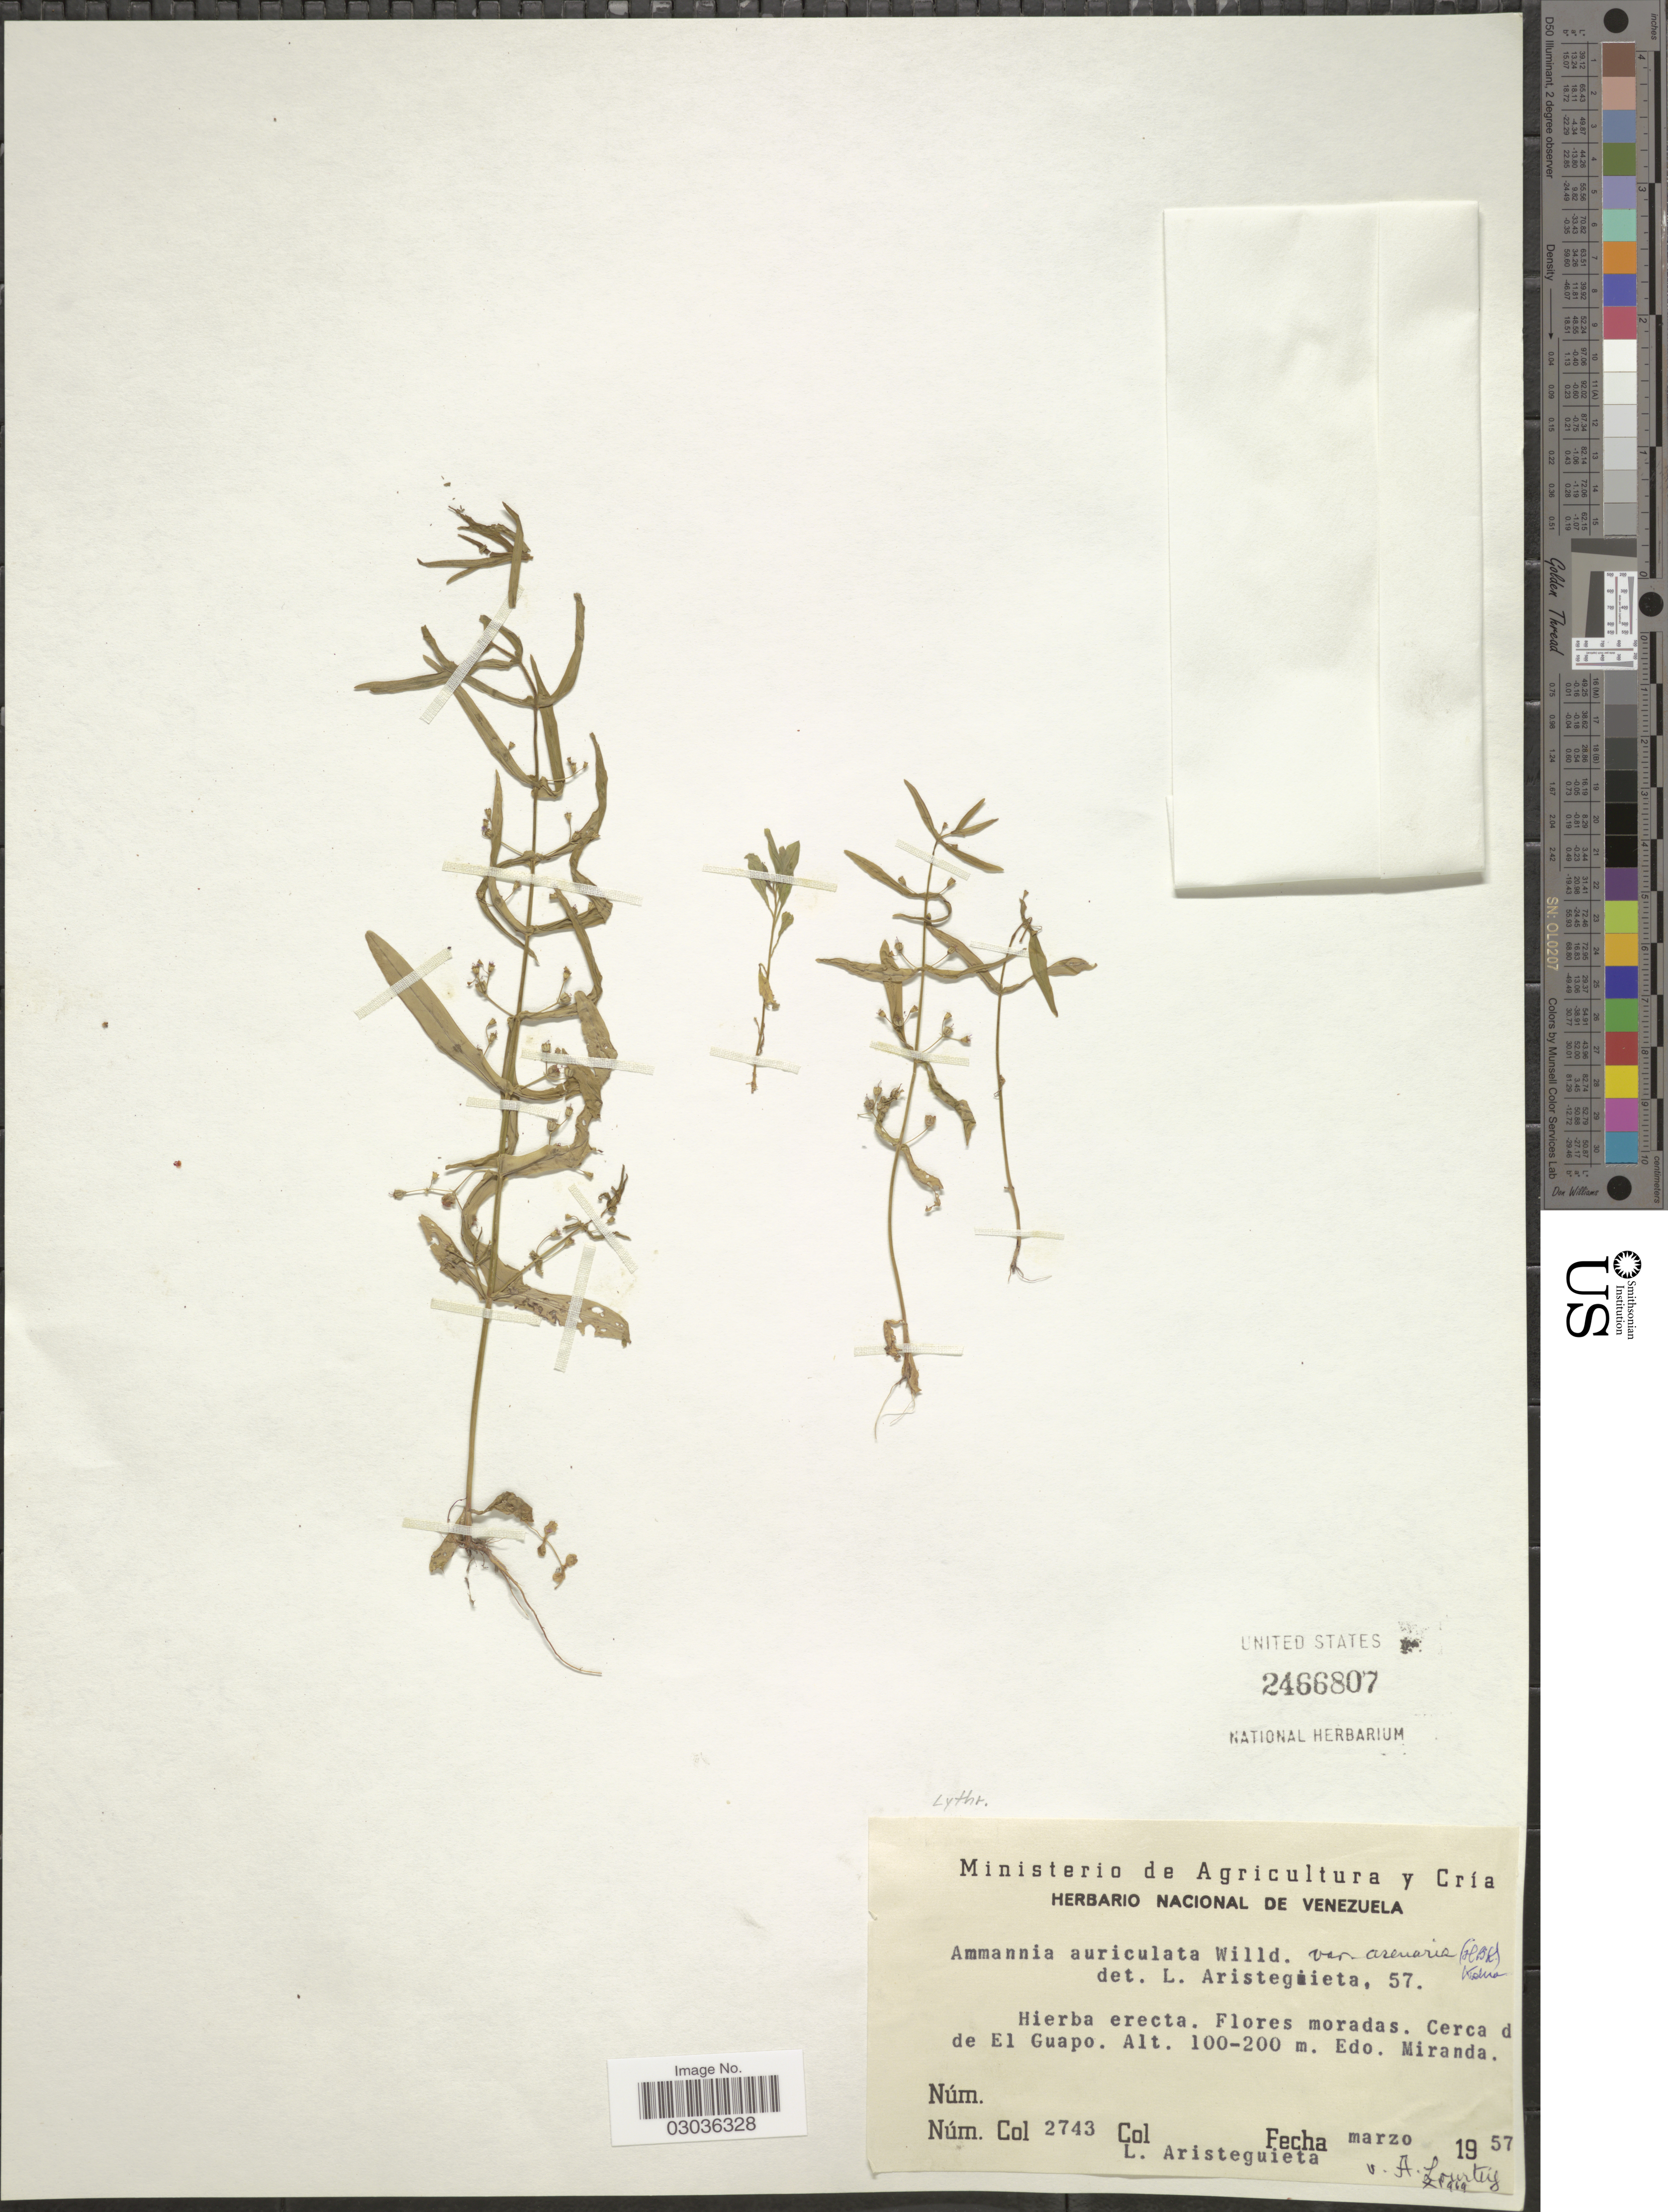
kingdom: Plantae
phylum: Tracheophyta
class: Magnoliopsida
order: Myrtales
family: Lythraceae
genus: Ammannia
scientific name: Ammannia auriculata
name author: Willd.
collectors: L. Aristeguieta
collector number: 2743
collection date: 1957-03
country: Venezuela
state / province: Miranda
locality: Cerca de El Guapo.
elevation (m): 100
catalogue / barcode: US 2466807